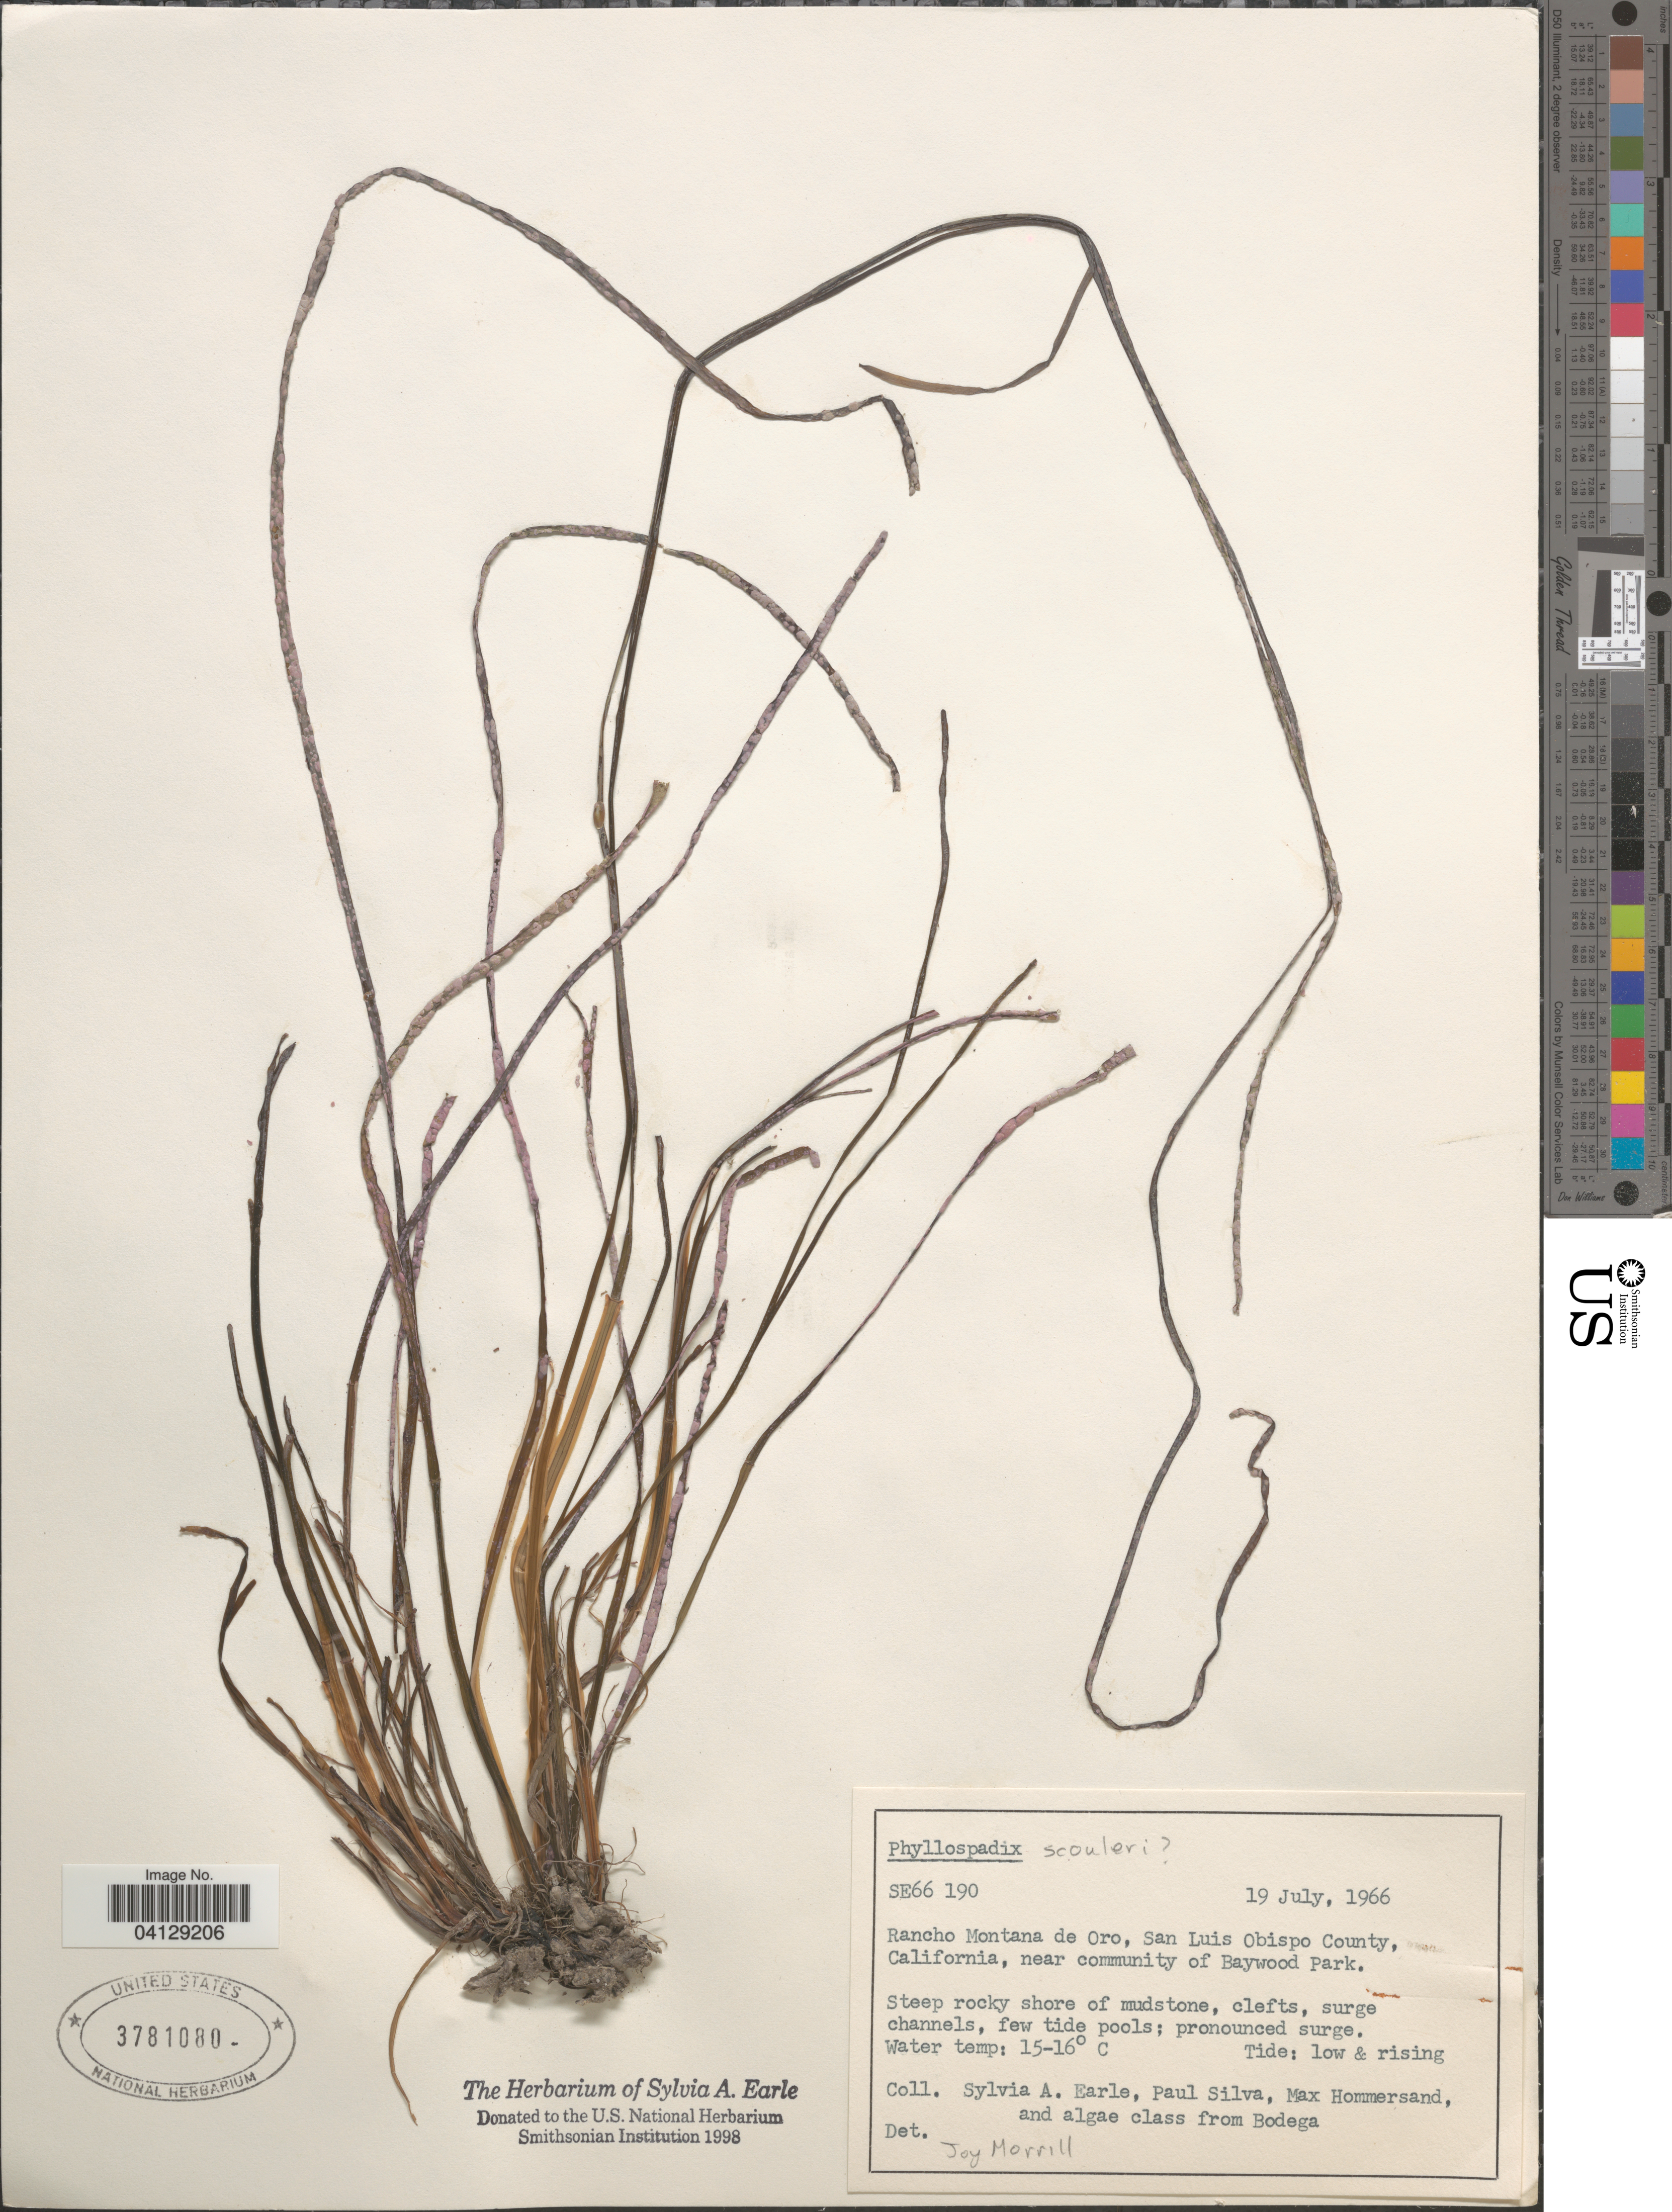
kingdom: Plantae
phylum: Tracheophyta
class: Liliopsida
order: Alismatales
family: Zosteraceae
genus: Phyllospadix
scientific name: Phyllospadix scouleri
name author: Hook.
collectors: S. A. Earle, P. C. Silva, M. H. Hommersand & Algae class from Bodega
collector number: SE66 190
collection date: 1966-07-19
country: United States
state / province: California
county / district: San Luis Obispo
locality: Rancho Montana de Oro, San Luis Obispo County, near community of Baywood Park.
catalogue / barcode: US 3781080